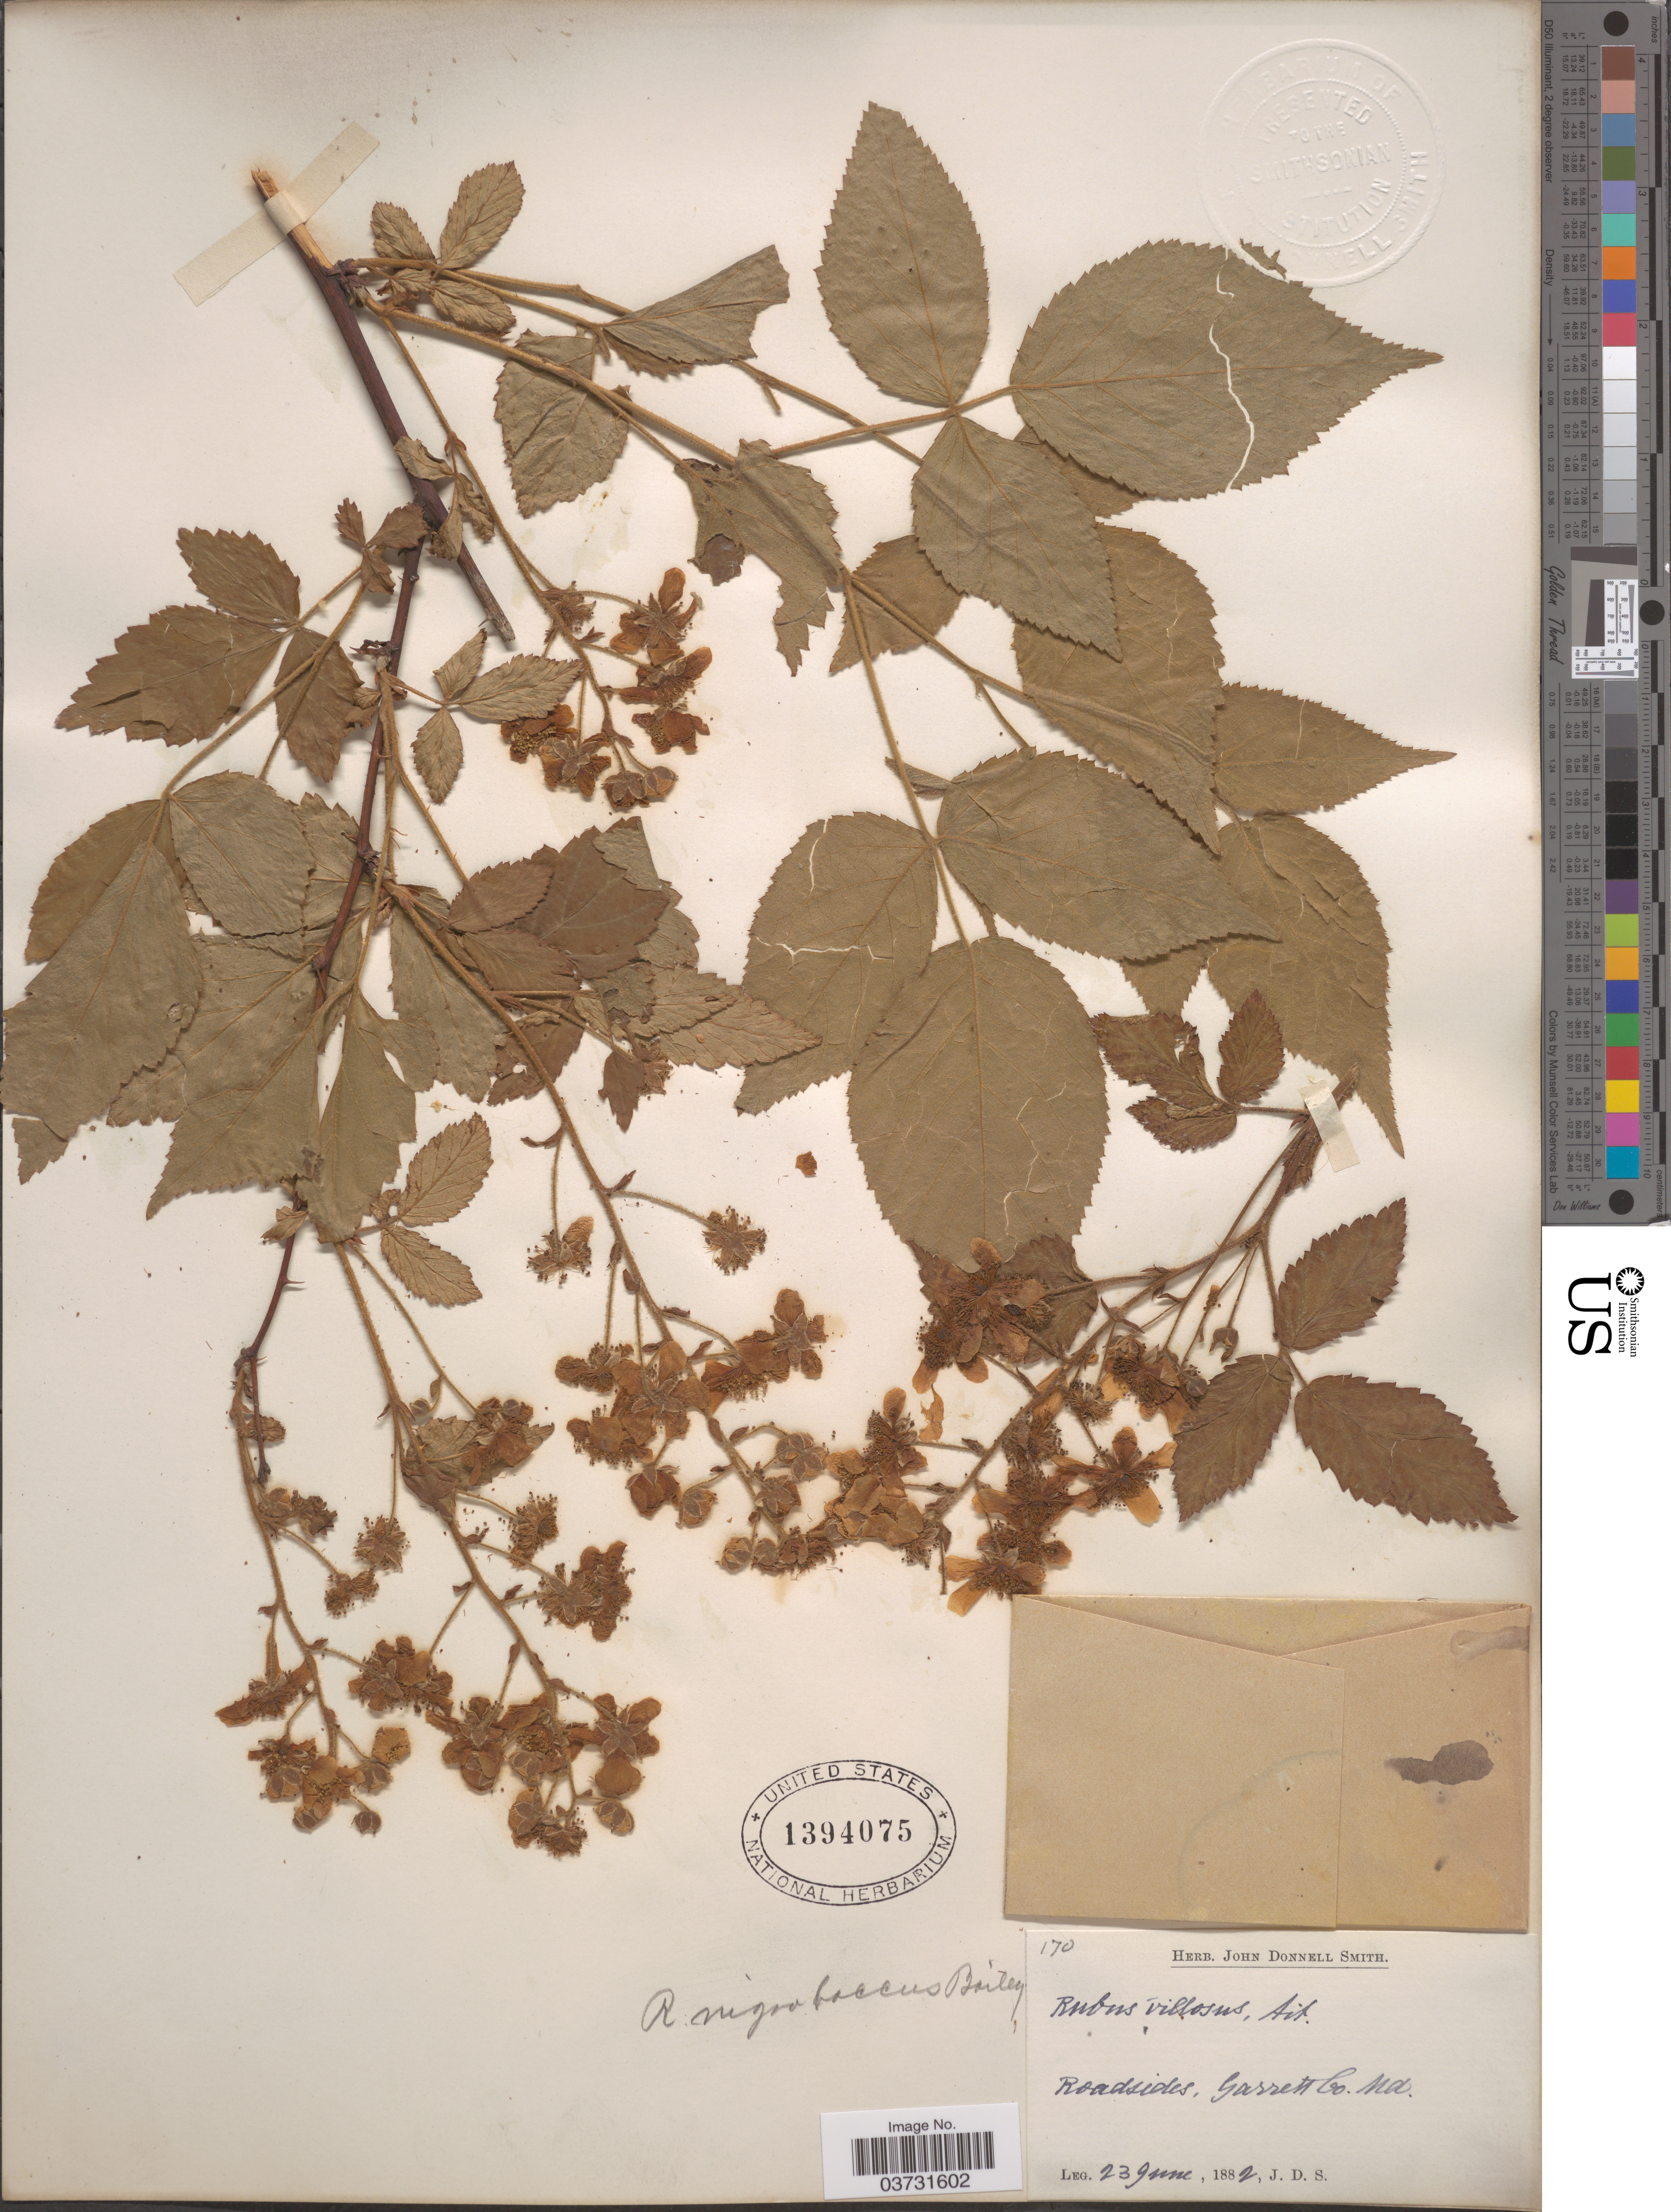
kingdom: Plantae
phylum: Tracheophyta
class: Magnoliopsida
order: Rosales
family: Rosaceae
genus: Rubus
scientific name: Rubus nigrobaccus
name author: L.H. Bailey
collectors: J. Donnell Smith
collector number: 170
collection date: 1882-06-23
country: United States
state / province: Maryland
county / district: Garrett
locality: Roadsides, Garrett Co.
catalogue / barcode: US 1394075